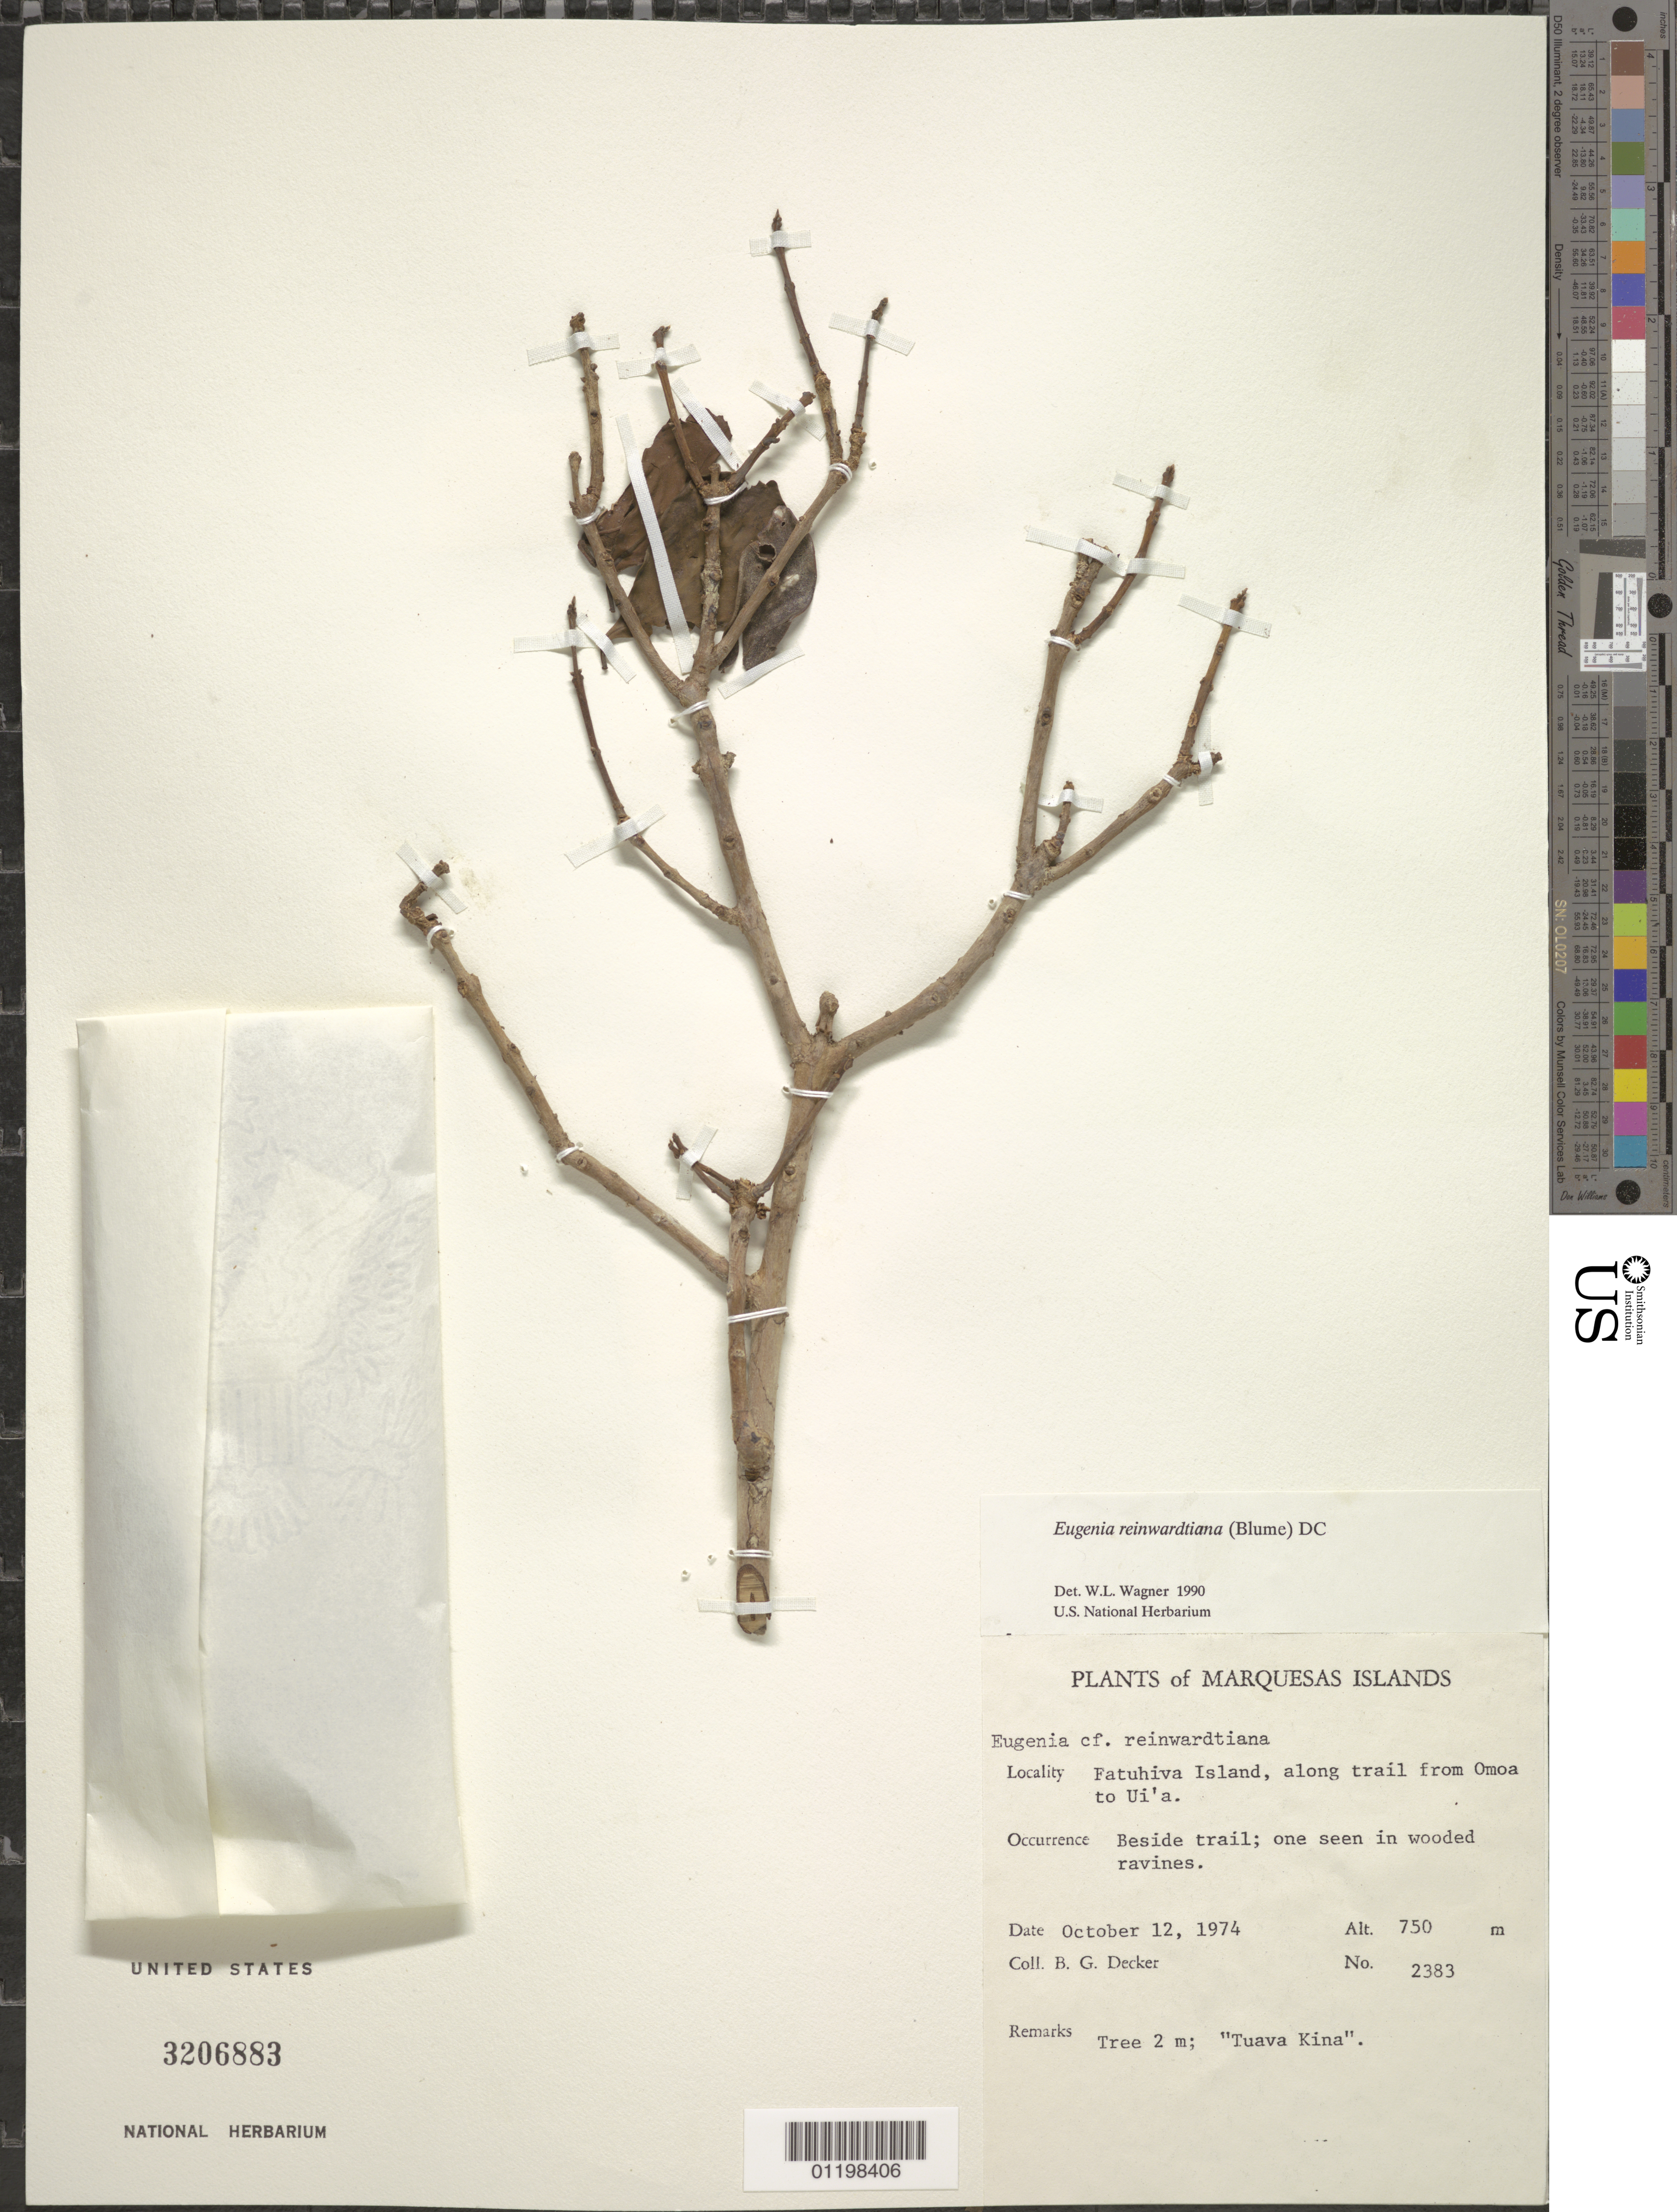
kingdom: Plantae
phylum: Tracheophyta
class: Magnoliopsida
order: Myrtales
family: Myrtaceae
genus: Eugenia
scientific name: Eugenia reinwardtiana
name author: (Blume) DC.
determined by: Wagner, W. L., (BOT), Smithsonian Institution - National Museum of Natural History (UNITED STATES)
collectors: B. G. Decker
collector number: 2383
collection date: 1974-10-12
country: French Polynesia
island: Fatu Hiva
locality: along trail from 'Omo'a to Ui'a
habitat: Beside trail; one seen in wooded ravines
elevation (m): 750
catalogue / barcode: US 3206883